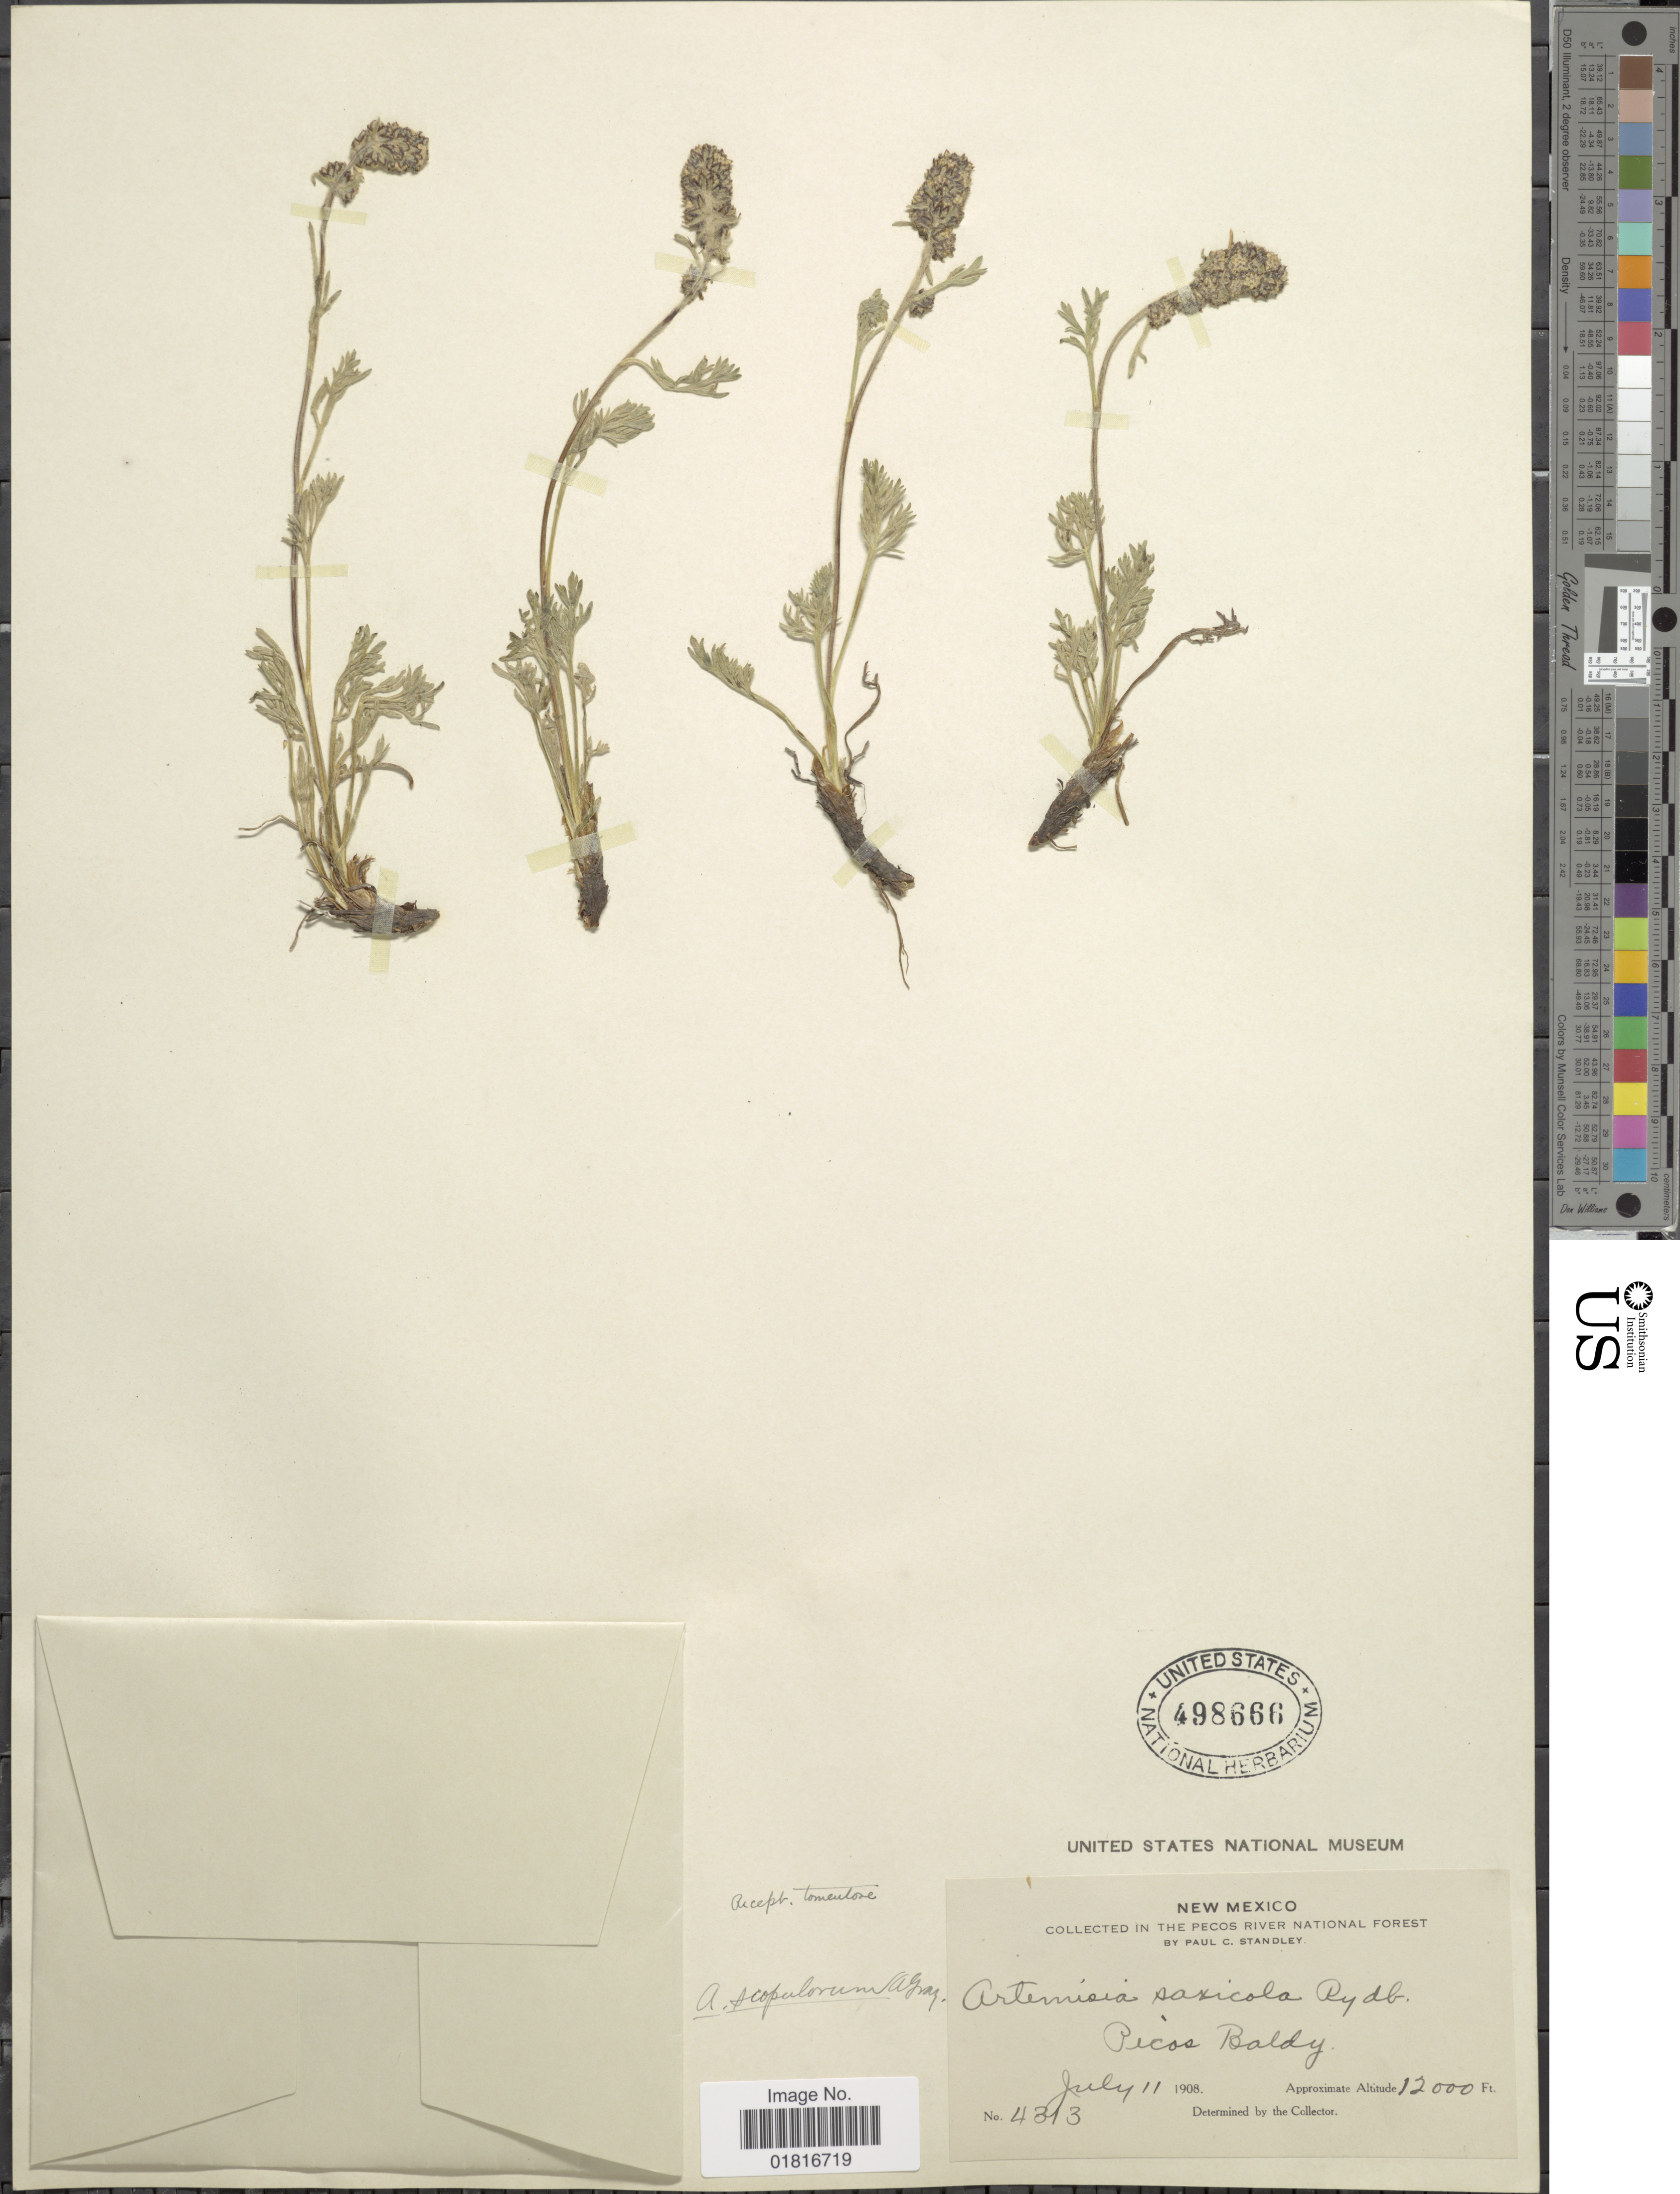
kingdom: Plantae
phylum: Tracheophyta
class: Magnoliopsida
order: Asterales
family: Asteraceae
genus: Artemisia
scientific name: Artemisia scopulorum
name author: A. Gray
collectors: P. C. Standley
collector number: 4313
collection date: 1908-07-11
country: United States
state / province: New Mexico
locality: In the Pecos River National Forest, Picos Baldy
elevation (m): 3658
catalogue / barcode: US 498666